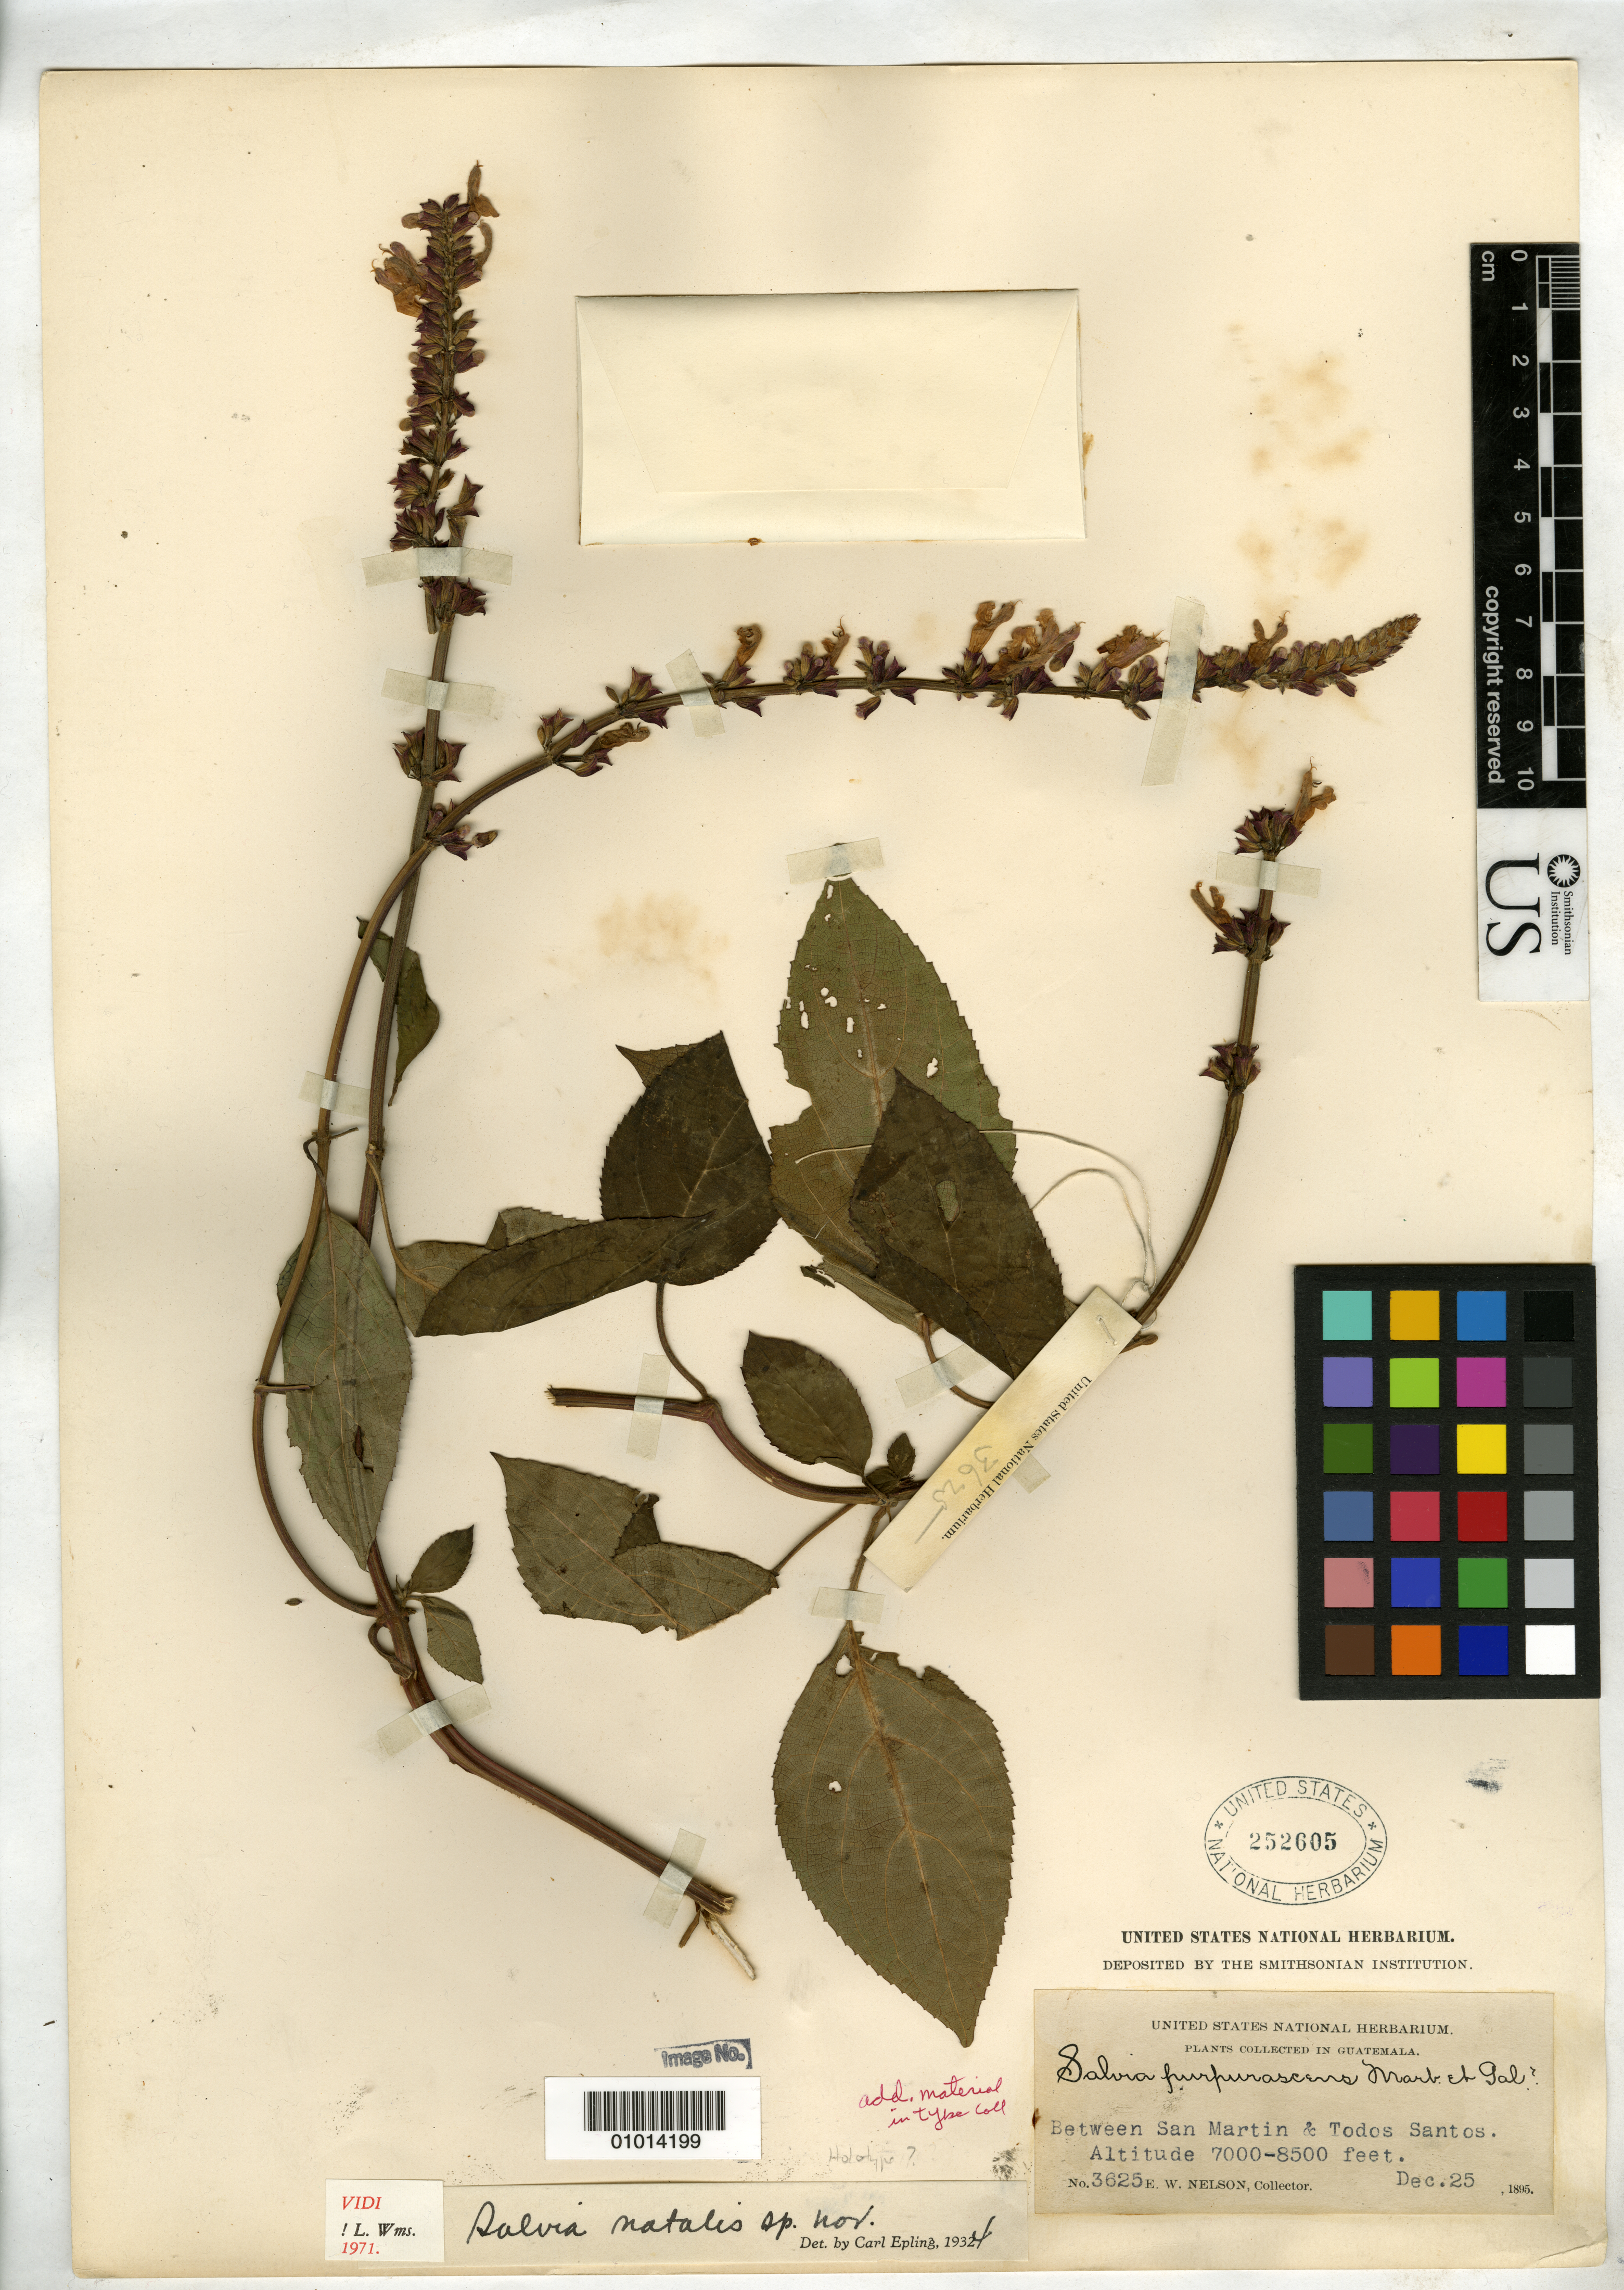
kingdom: Plantae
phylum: Tracheophyta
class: Magnoliopsida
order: Lamiales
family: Lamiaceae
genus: Salvia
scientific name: Salvia natalis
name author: Epling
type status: Possible Holotype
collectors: E. W. Nelson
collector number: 3625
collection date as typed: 25 Dec 1895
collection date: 1895-12-25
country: Guatemala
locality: Between San Martin & Todos Santos.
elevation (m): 2134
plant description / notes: Possibly the holotype (at US acc. to protologue) but not annotated as such by Epling. No other duplicates found, June 2011.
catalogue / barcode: US 252605